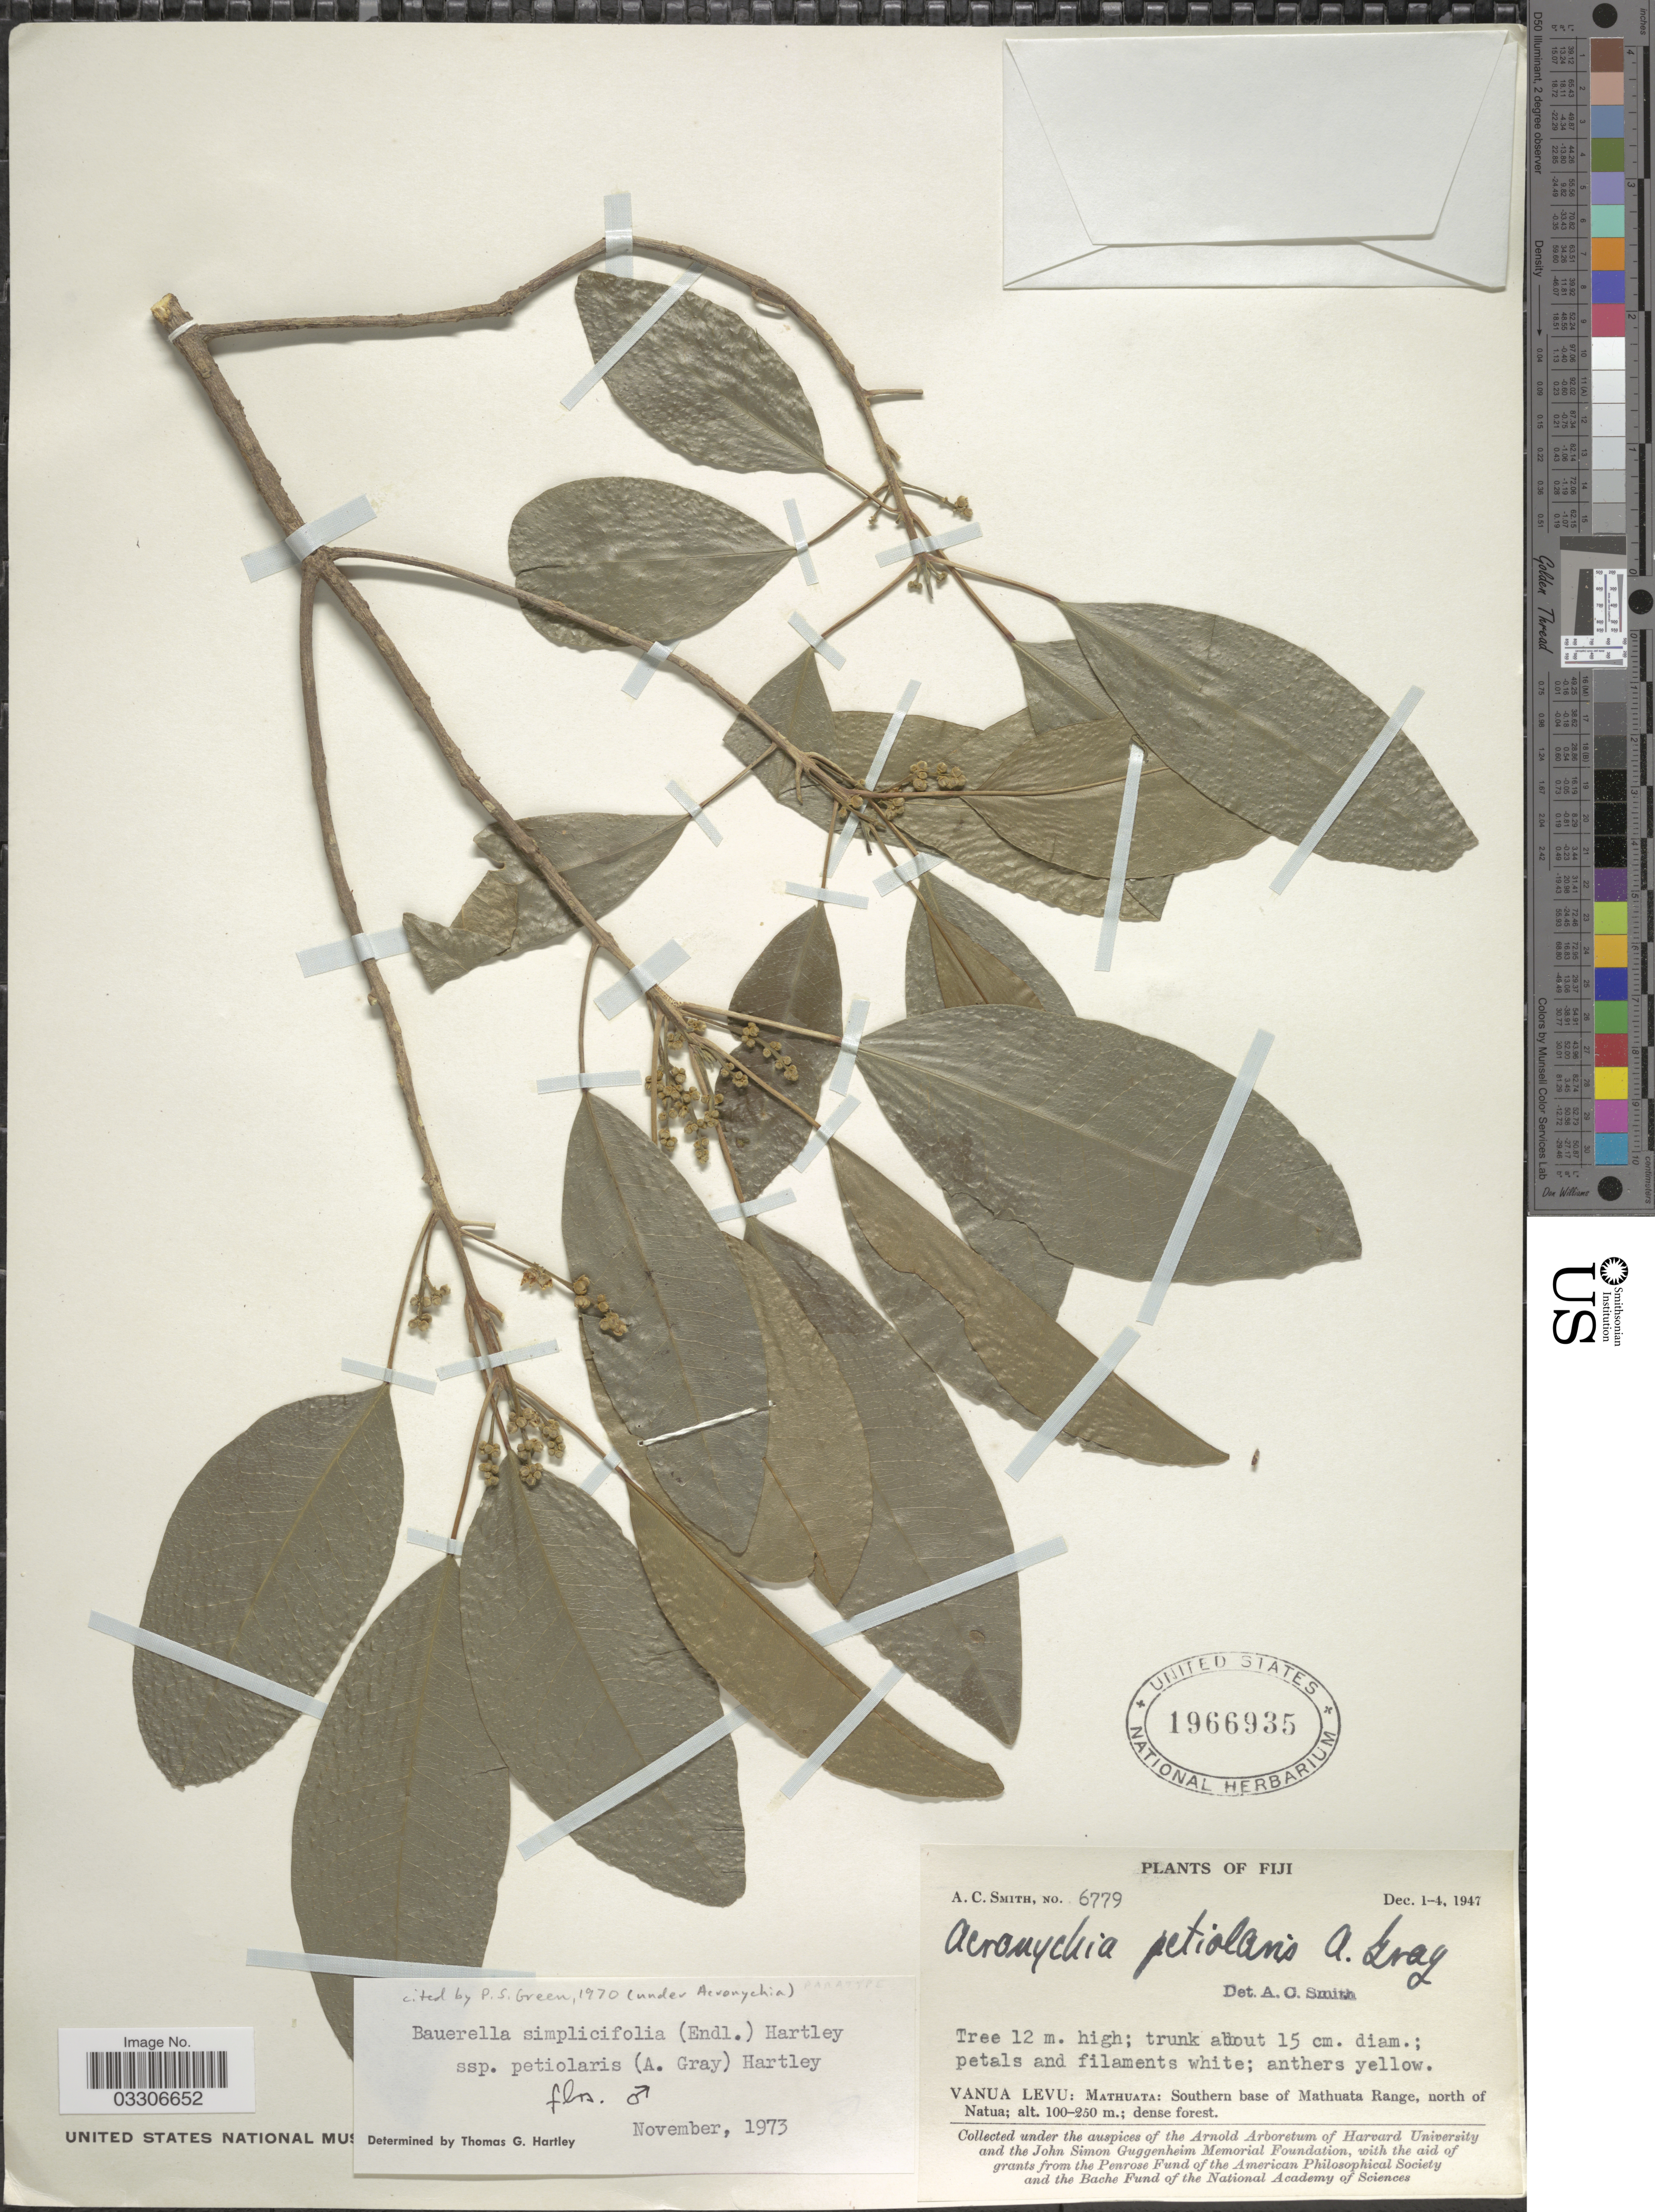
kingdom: Plantae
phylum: Tracheophyta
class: Magnoliopsida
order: Sapindales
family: Rutaceae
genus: Sarcomelicope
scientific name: Sarcomelicope petiolaris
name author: (A. Gray) A.C. Sm.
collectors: A. C. Smith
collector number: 6779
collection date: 1947-12-01/1947-12-04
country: Fiji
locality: Vanua Levu: Mathuata: Southern base of Mathuata Range, north of Natua.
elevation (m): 100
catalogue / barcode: US 1966935